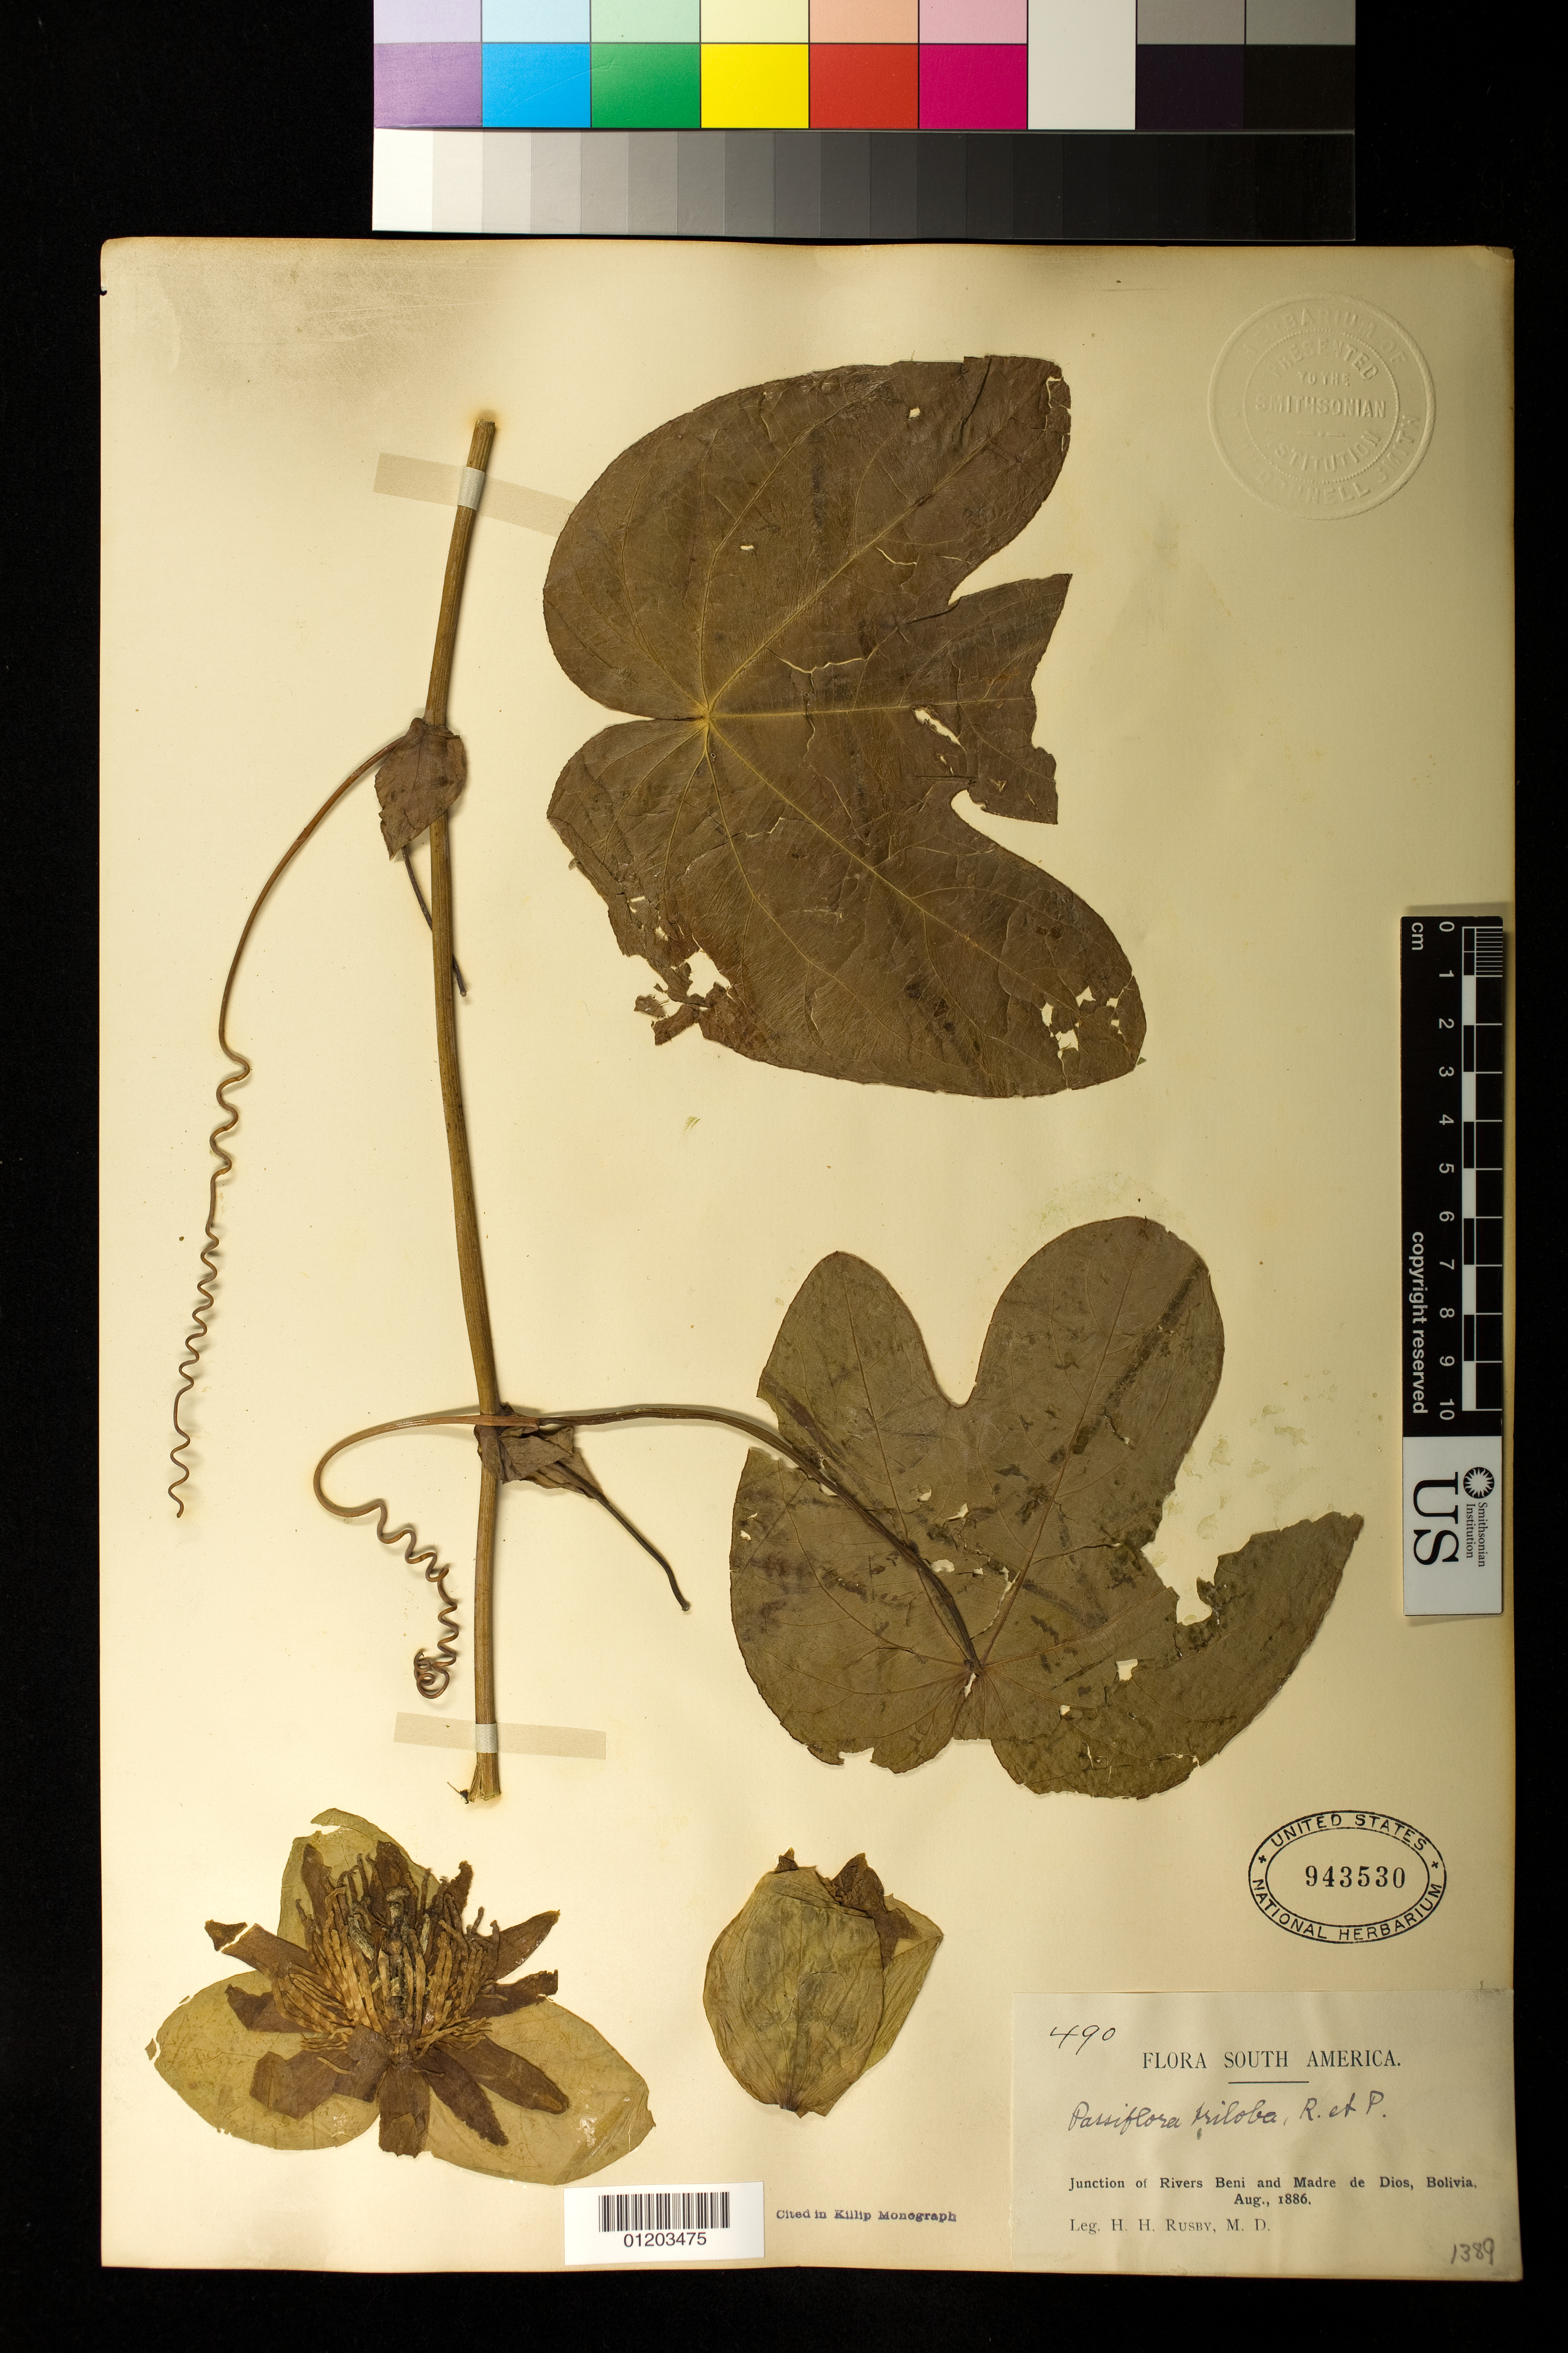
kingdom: Plantae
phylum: Tracheophyta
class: Magnoliopsida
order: Malpighiales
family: Passifloraceae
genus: Passiflora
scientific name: Passiflora triloba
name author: Ruiz & Pav. ex DC.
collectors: H. H. Rusby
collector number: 490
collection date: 1886-08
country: Bolivia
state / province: Beni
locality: Junction of Rivers Beni and Madre de Dios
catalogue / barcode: US 943530